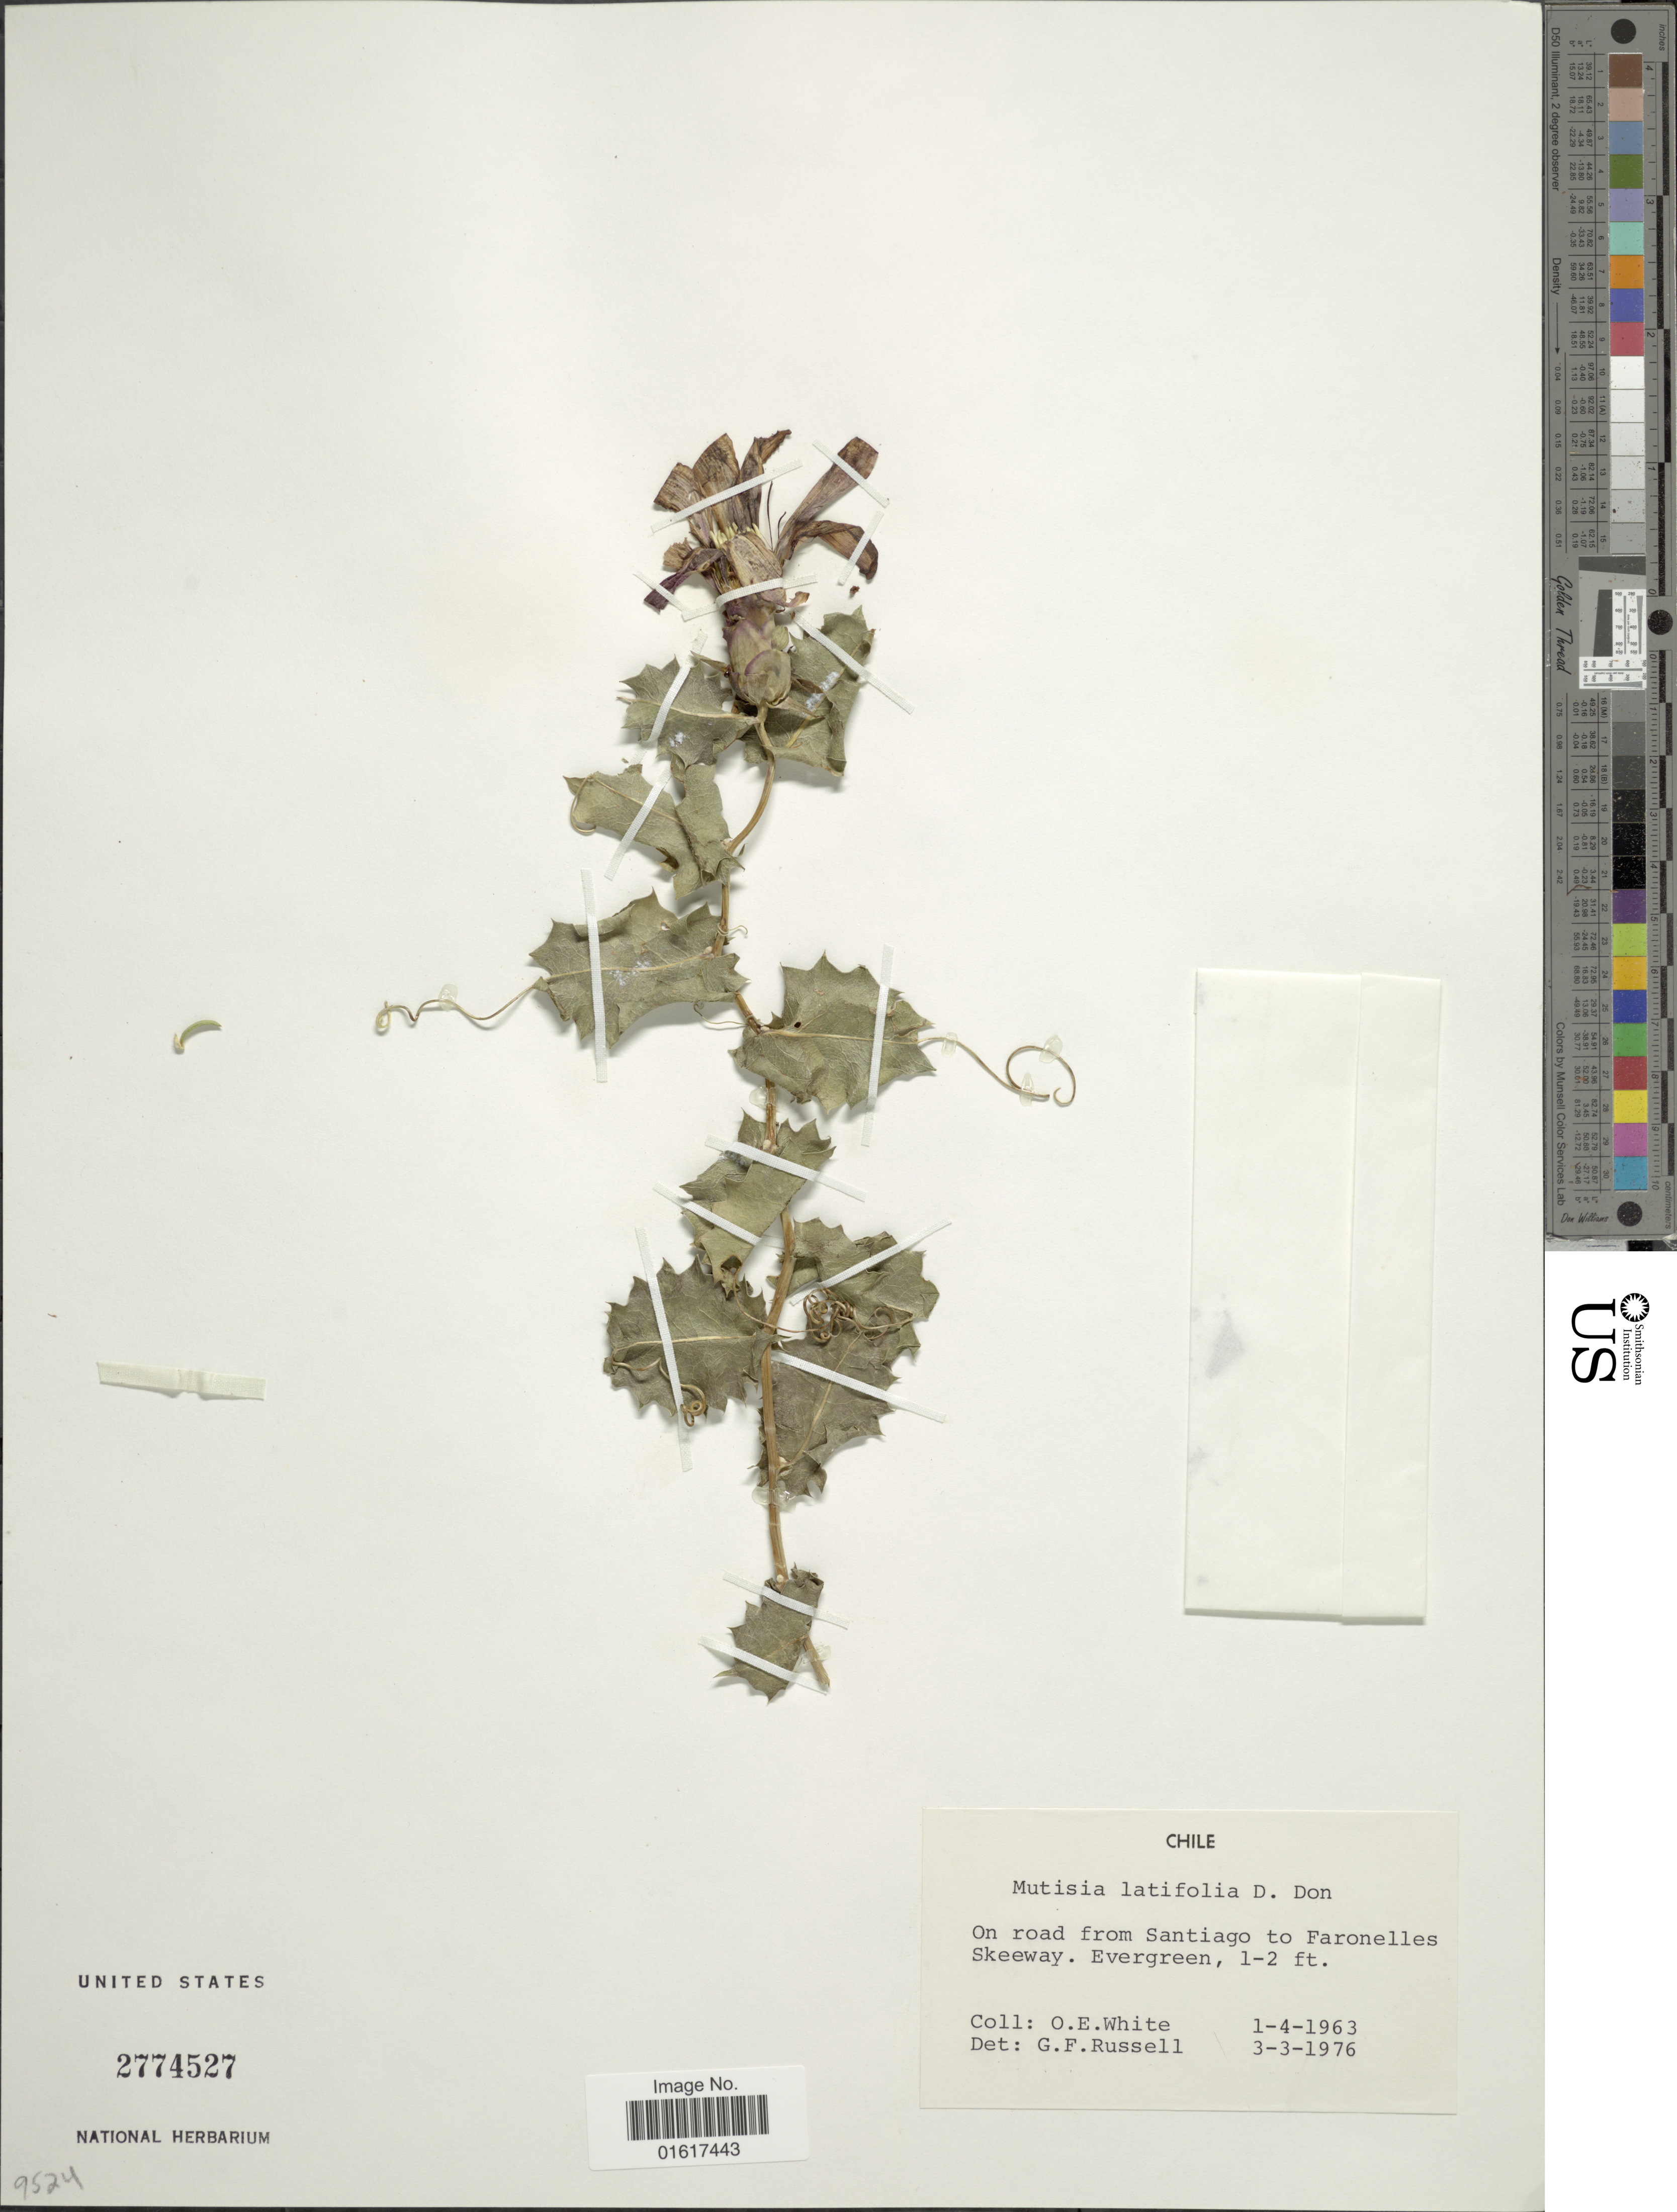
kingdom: Plantae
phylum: Tracheophyta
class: Magnoliopsida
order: Asterales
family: Asteraceae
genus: Mutisia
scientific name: Mutisia latifolia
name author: D. Don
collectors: O. E. White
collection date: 1963-04-01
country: Chile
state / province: Región Metropolitana (RM)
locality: On road from Santiago to Faronelles Skeeway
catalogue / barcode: US 2774527